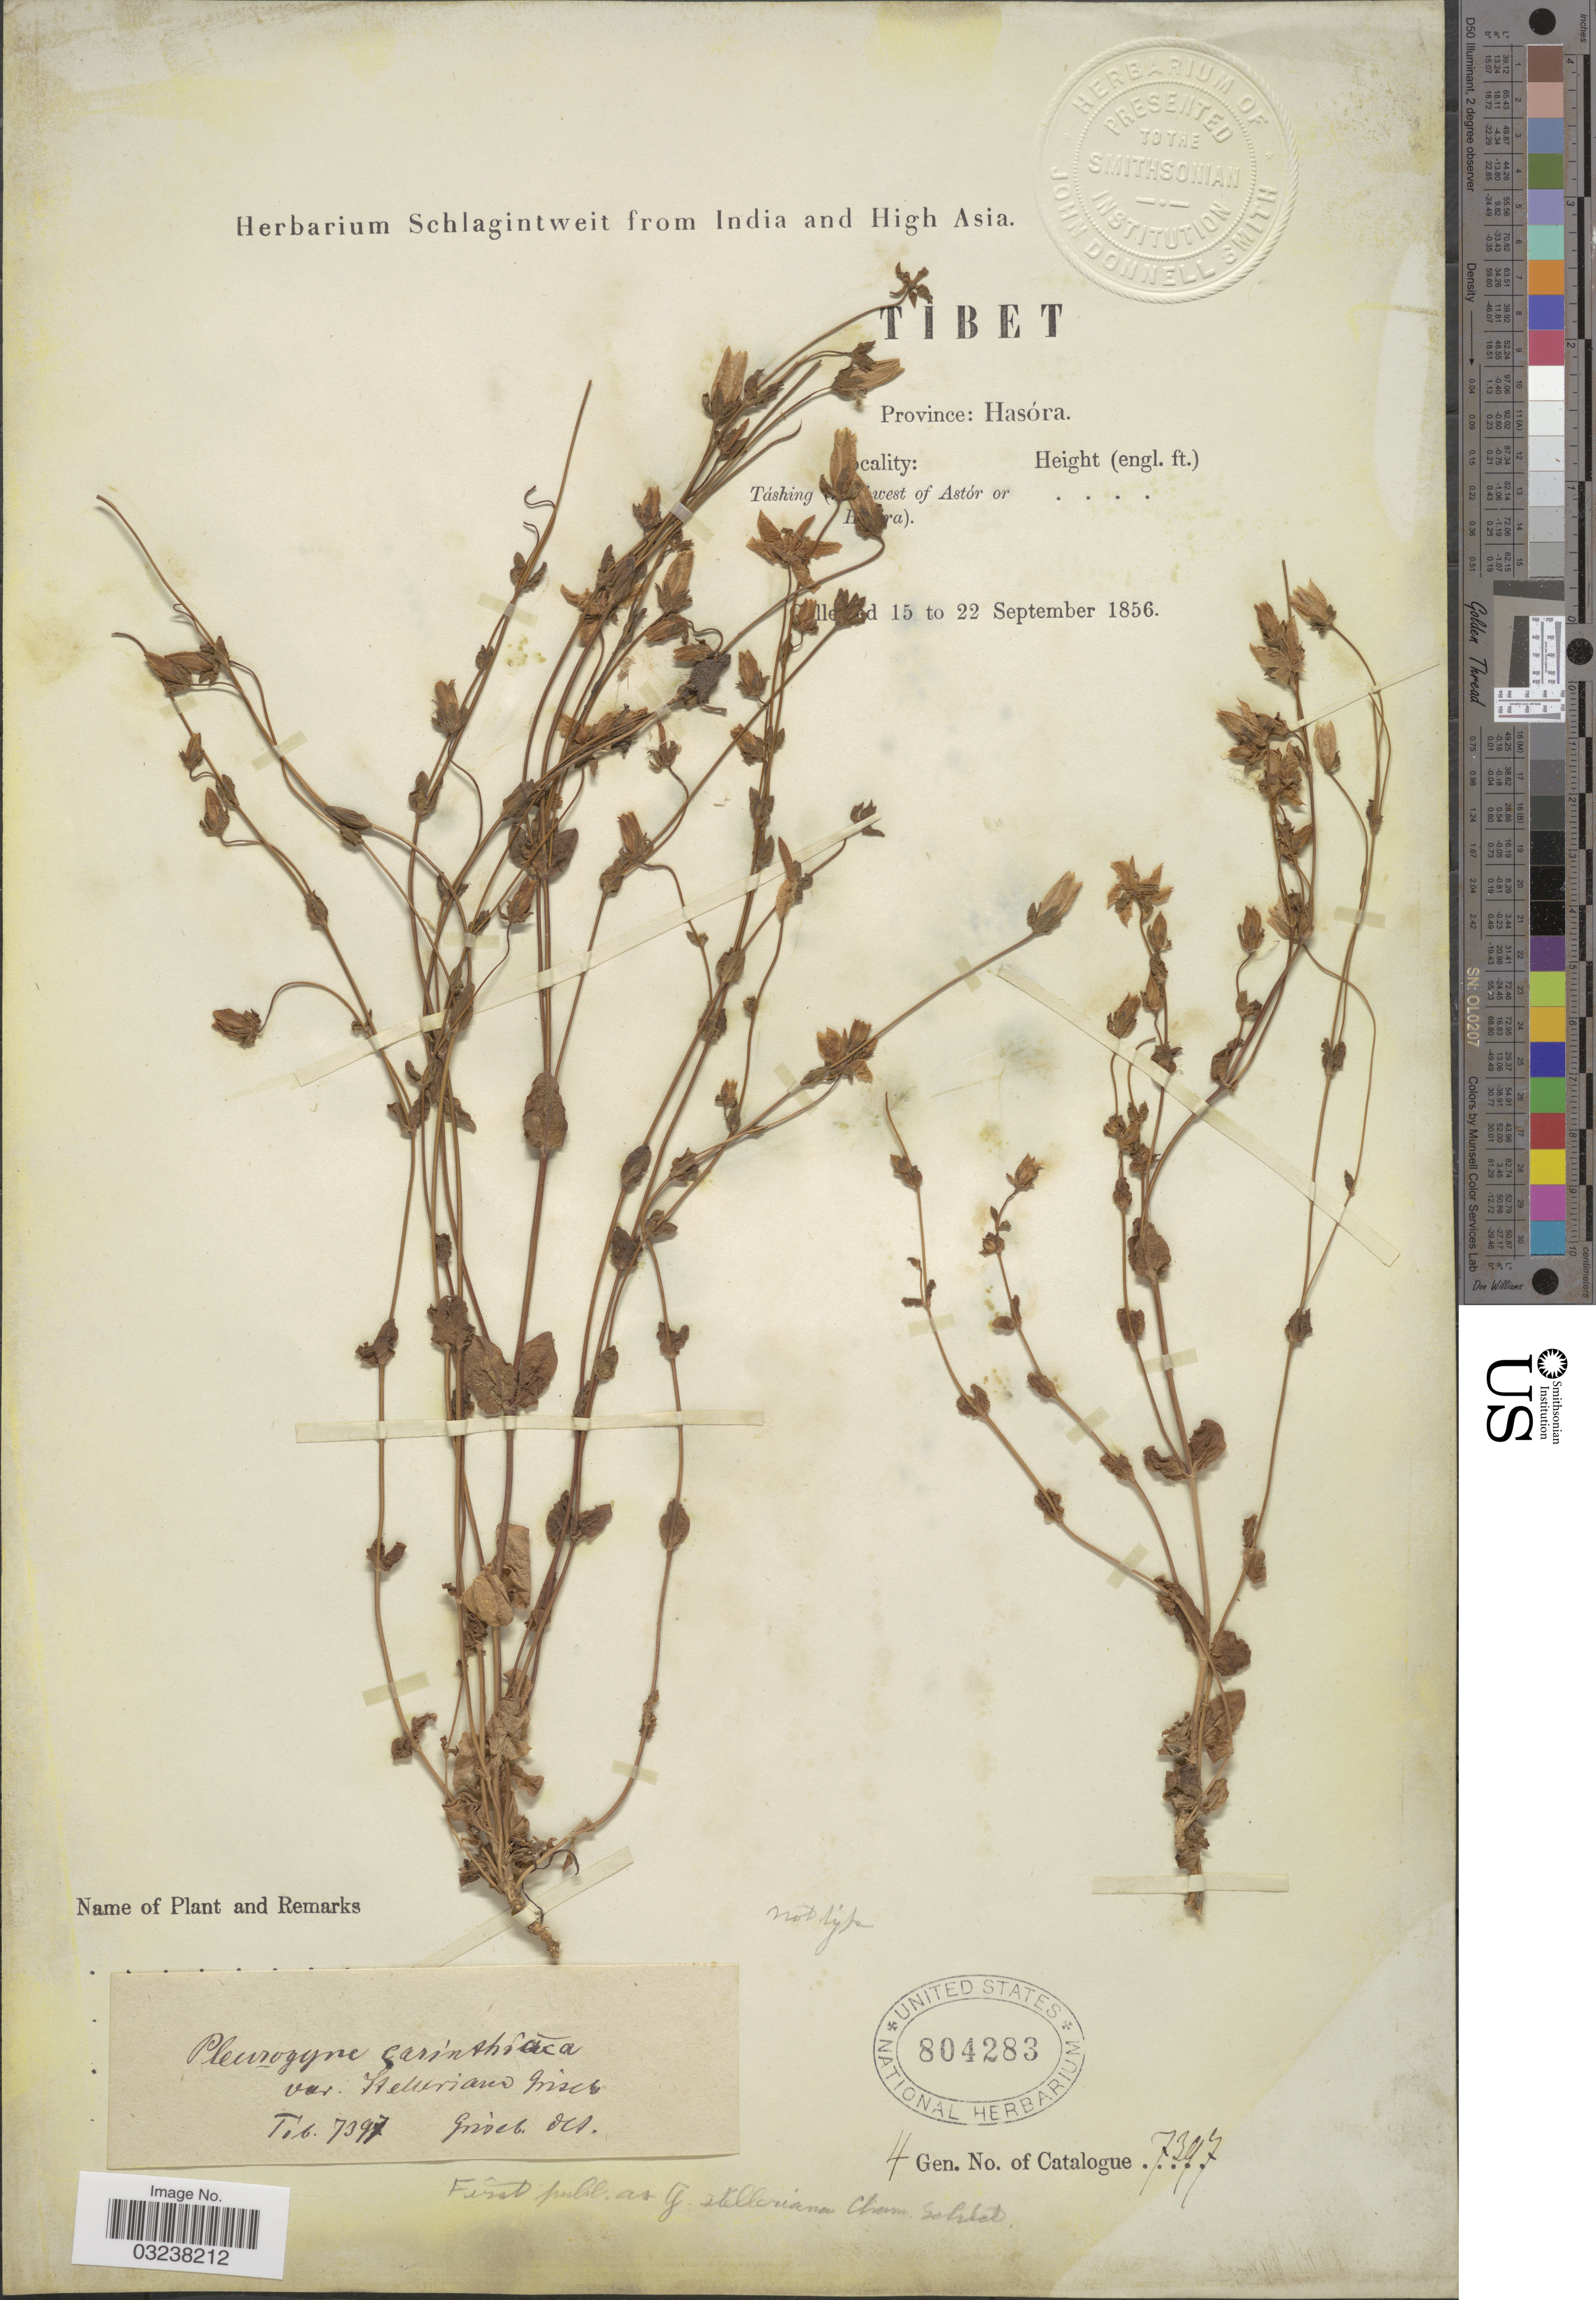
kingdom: Plantae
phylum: Tracheophyta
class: Magnoliopsida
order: Gentianales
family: Gentianaceae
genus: Lomatogonium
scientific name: Lomatogonium stellerianum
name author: (Cham. & Schltdl.) Kostel.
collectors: ex herb. Schlagintweit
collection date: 1856-09-15/1856-09-22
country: China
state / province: Xizang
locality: Tíbet. Province: Hasóra. Táshing [illegible text]west of Astór or [illegible text]ra).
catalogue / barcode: US 804283